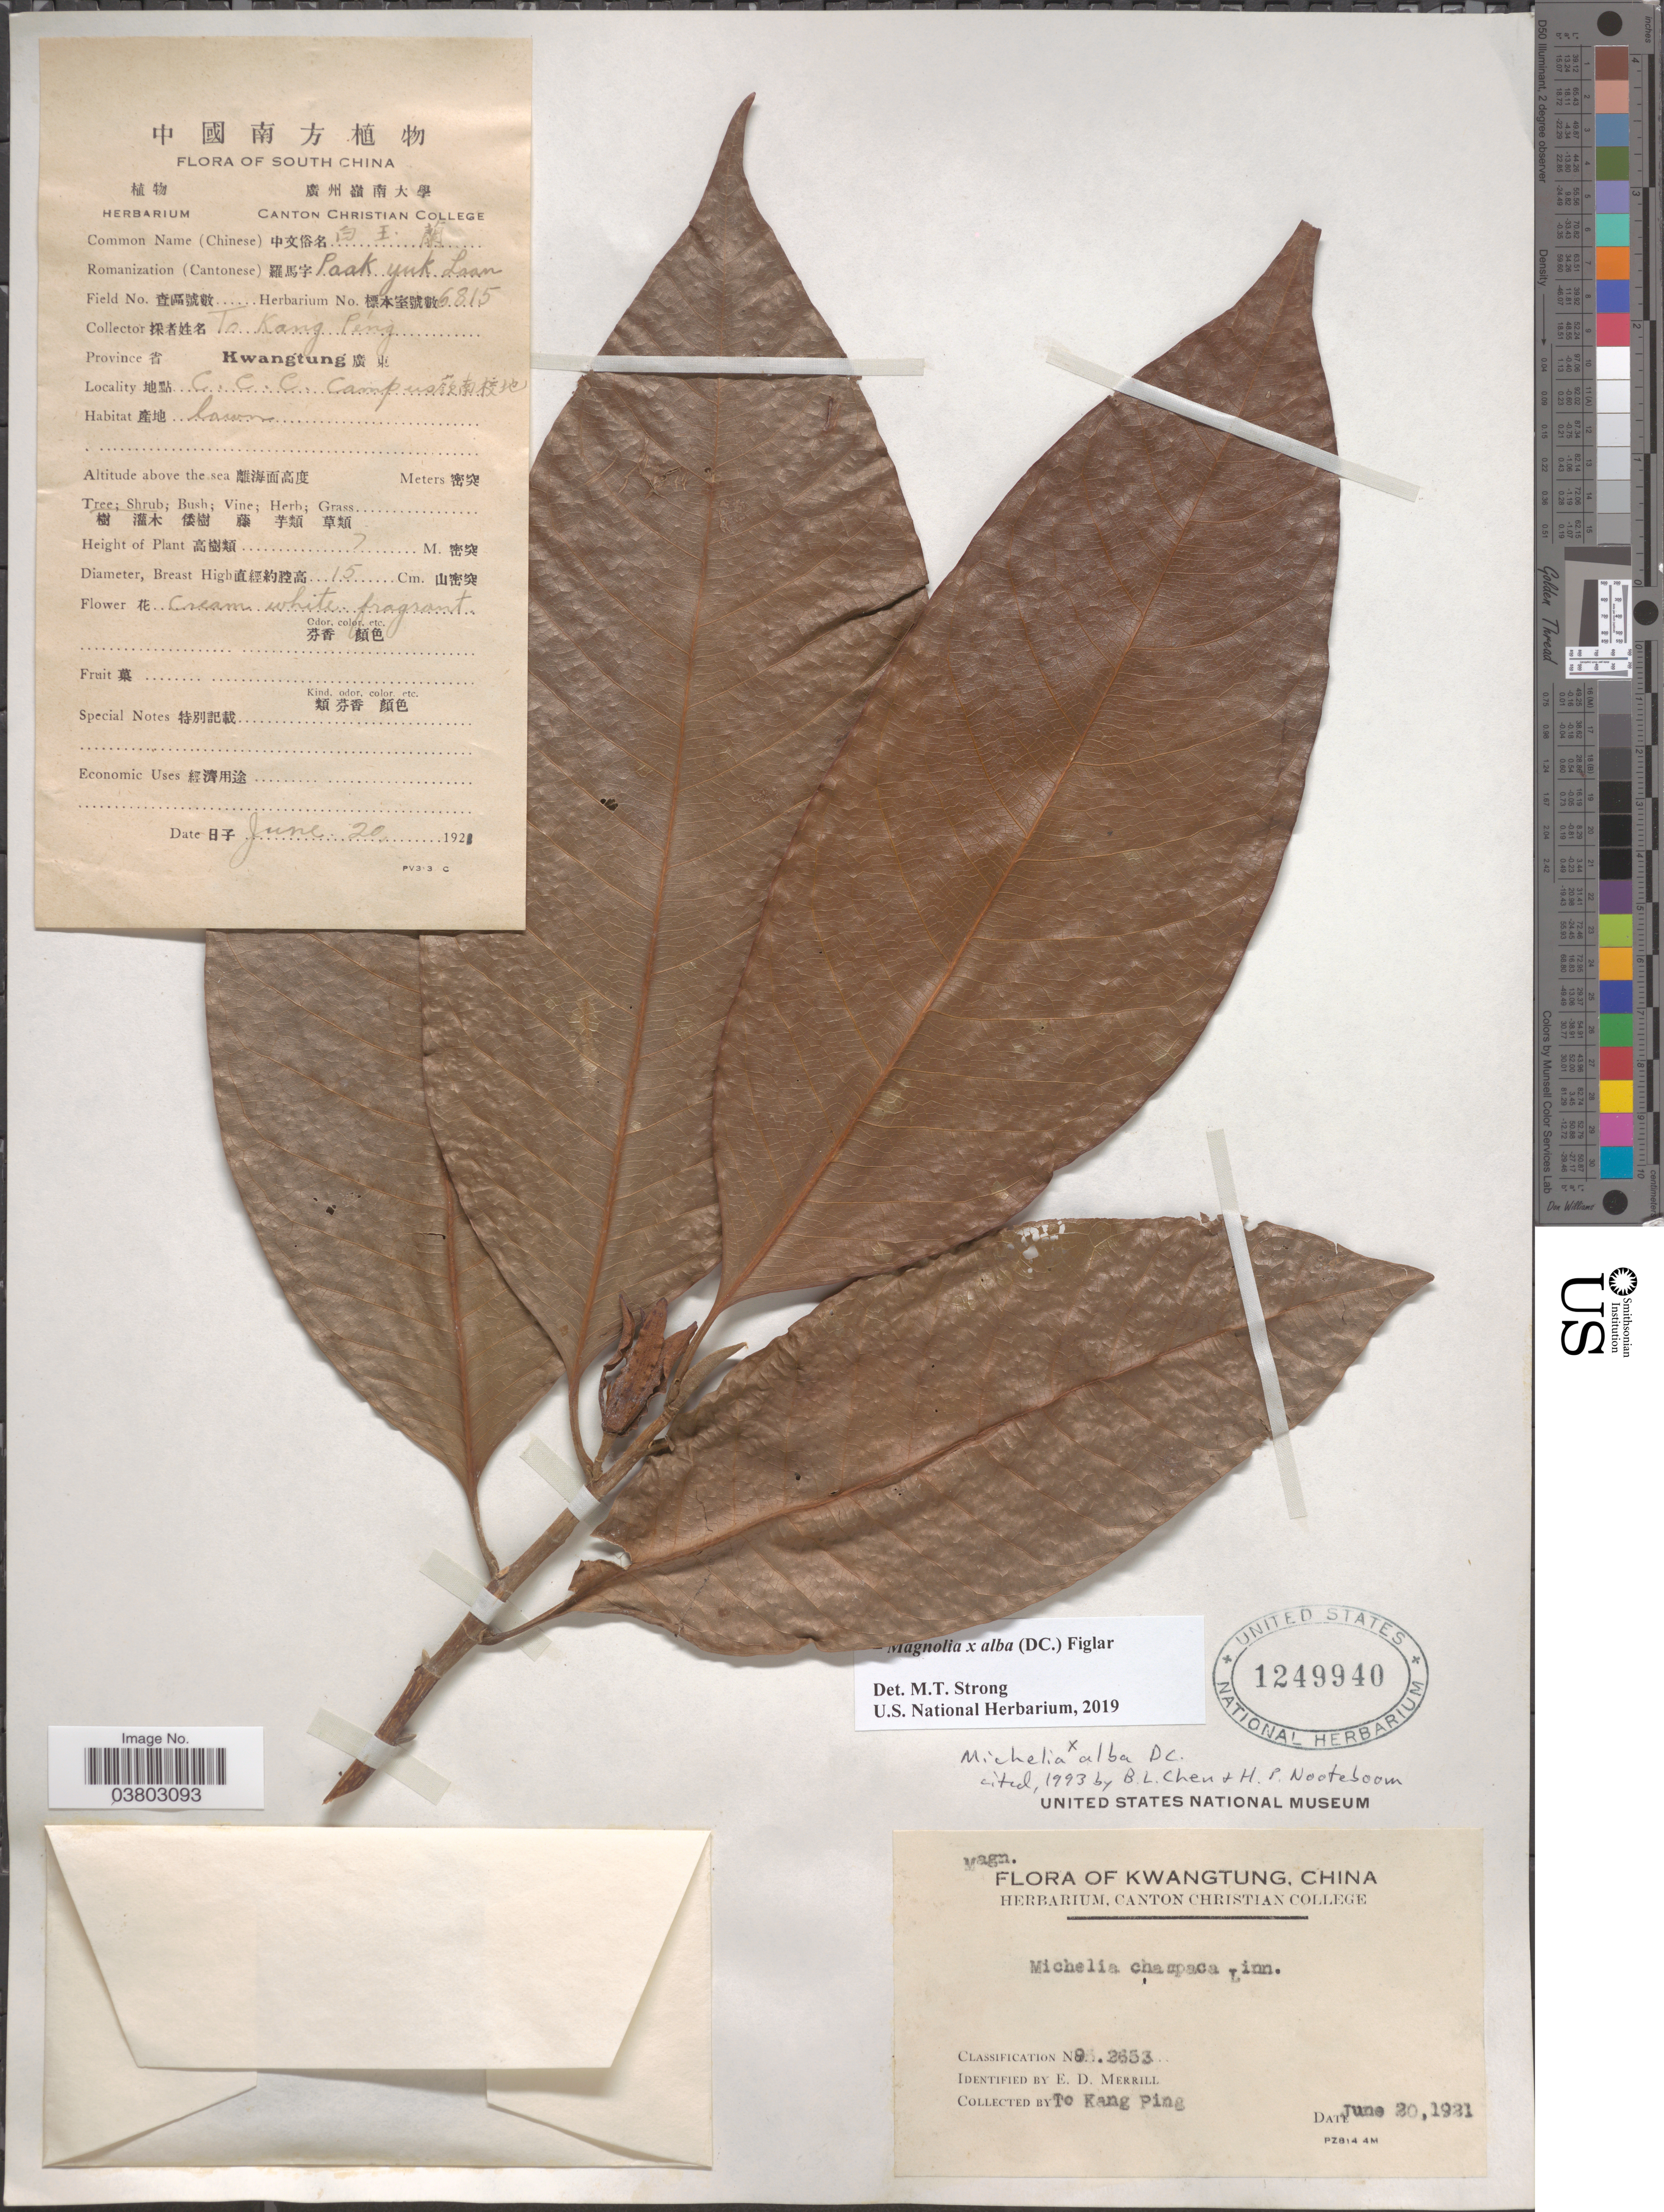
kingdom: Plantae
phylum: Tracheophyta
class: Magnoliopsida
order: Magnoliales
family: Magnoliaceae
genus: Magnolia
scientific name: Magnolia x alba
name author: (DC.) Figlar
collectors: T. Ping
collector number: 6815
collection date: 1921-06-20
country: China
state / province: Guangdong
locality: Kwangtung. South China. C. C. C. Campus X.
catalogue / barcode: US 1249940